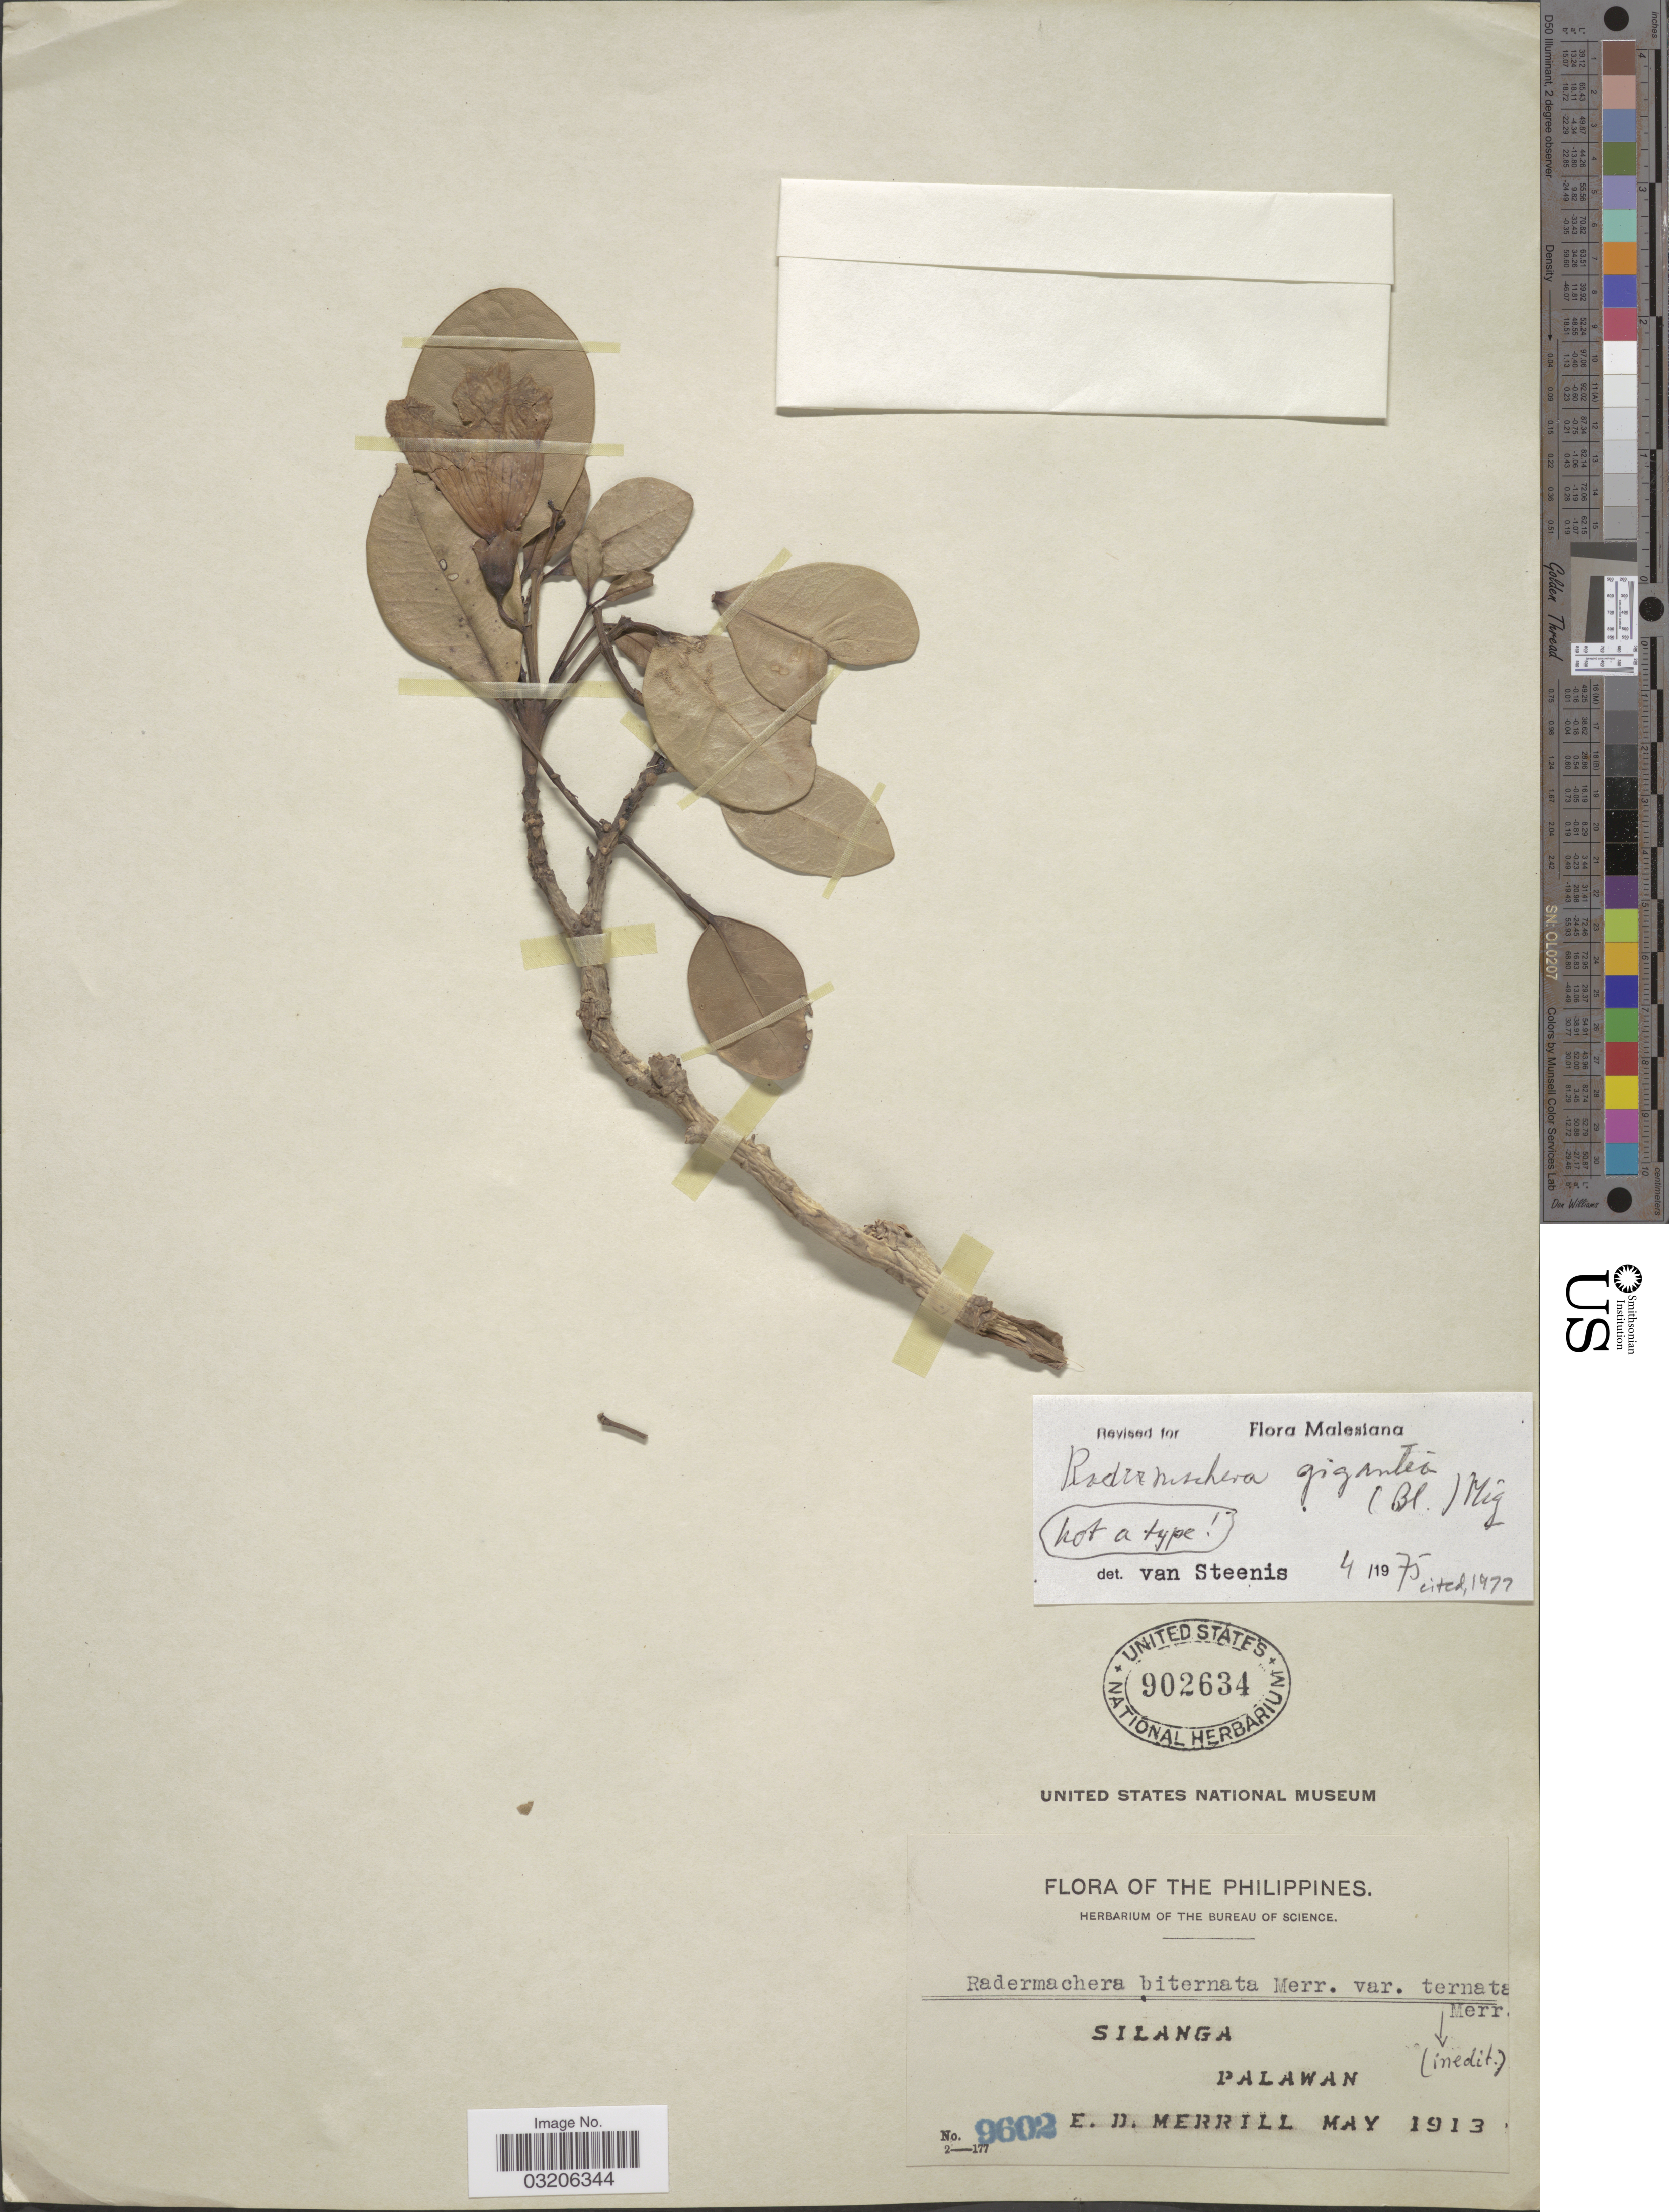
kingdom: Plantae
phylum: Tracheophyta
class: Magnoliopsida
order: Lamiales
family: Bignoniaceae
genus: Radermachera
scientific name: Radermachera gigantea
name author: (Blume) Miq.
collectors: E. D. Merrill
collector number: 9602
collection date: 1913-05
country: Philippines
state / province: Mimaropa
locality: Silanga, Palawan.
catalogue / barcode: US 902634